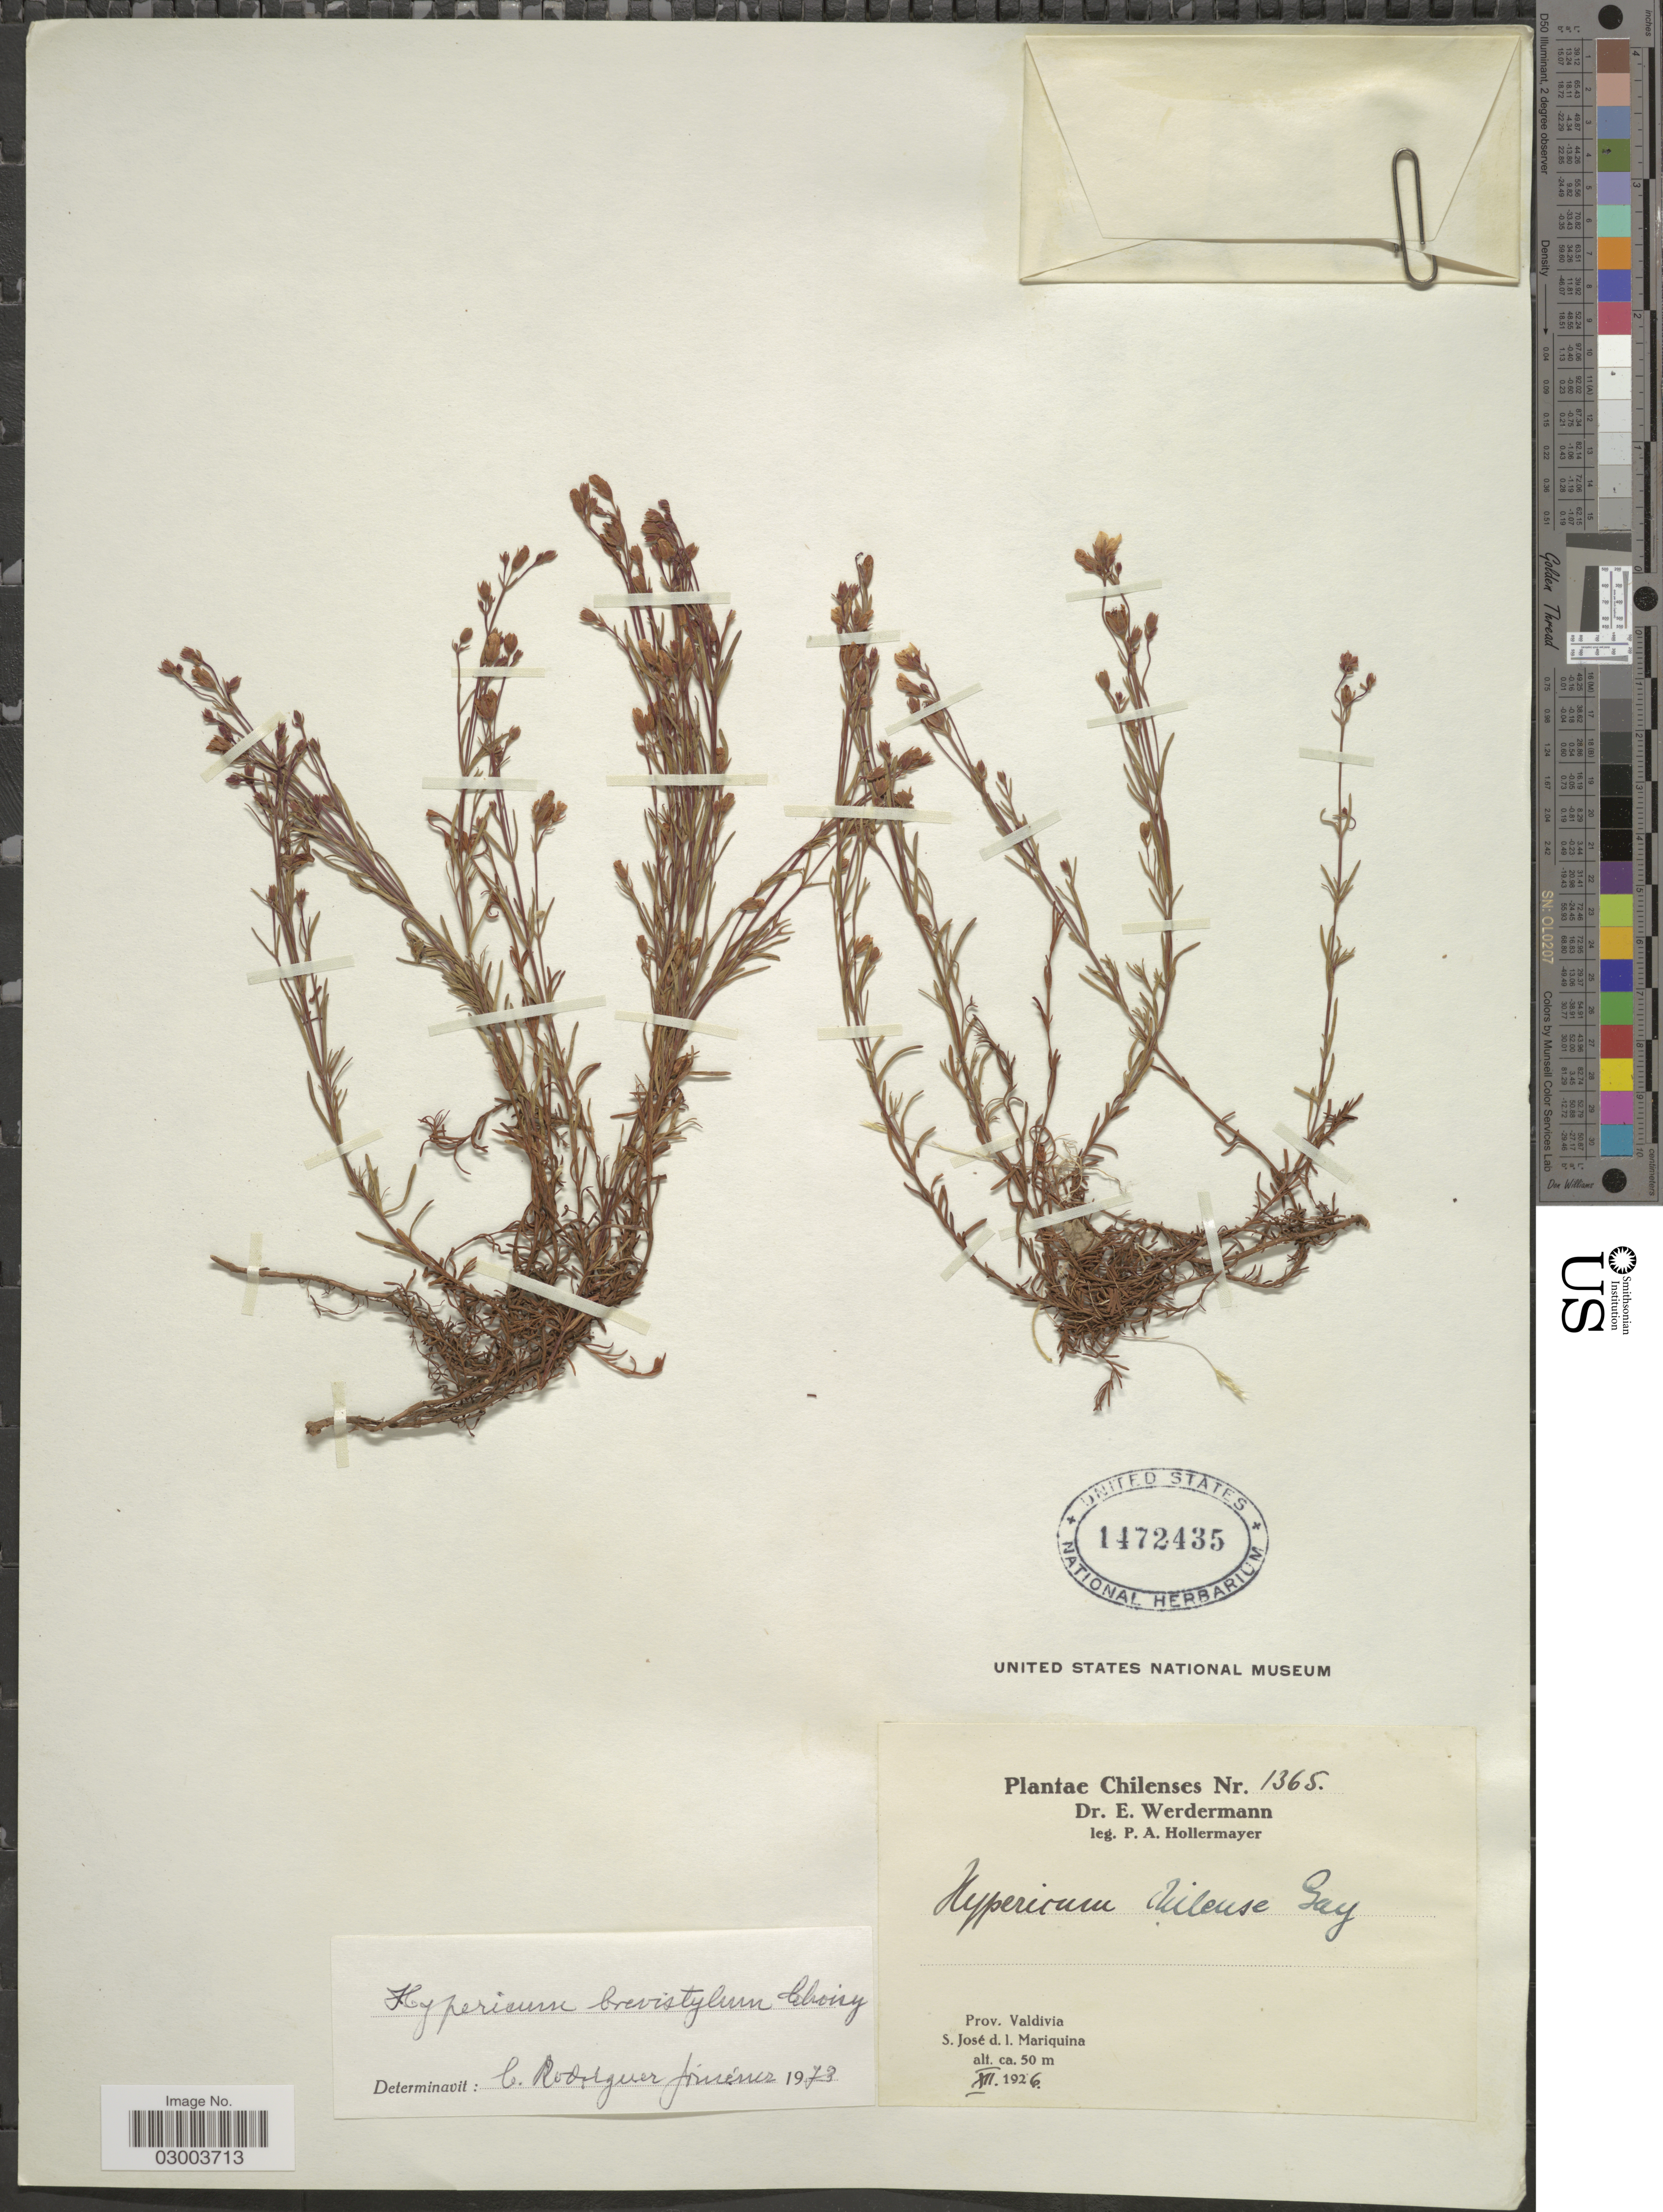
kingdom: Plantae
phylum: Tracheophyta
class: Magnoliopsida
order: Malpighiales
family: Hypericaceae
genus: Hypericum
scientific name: Hypericum caespitosum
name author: Cham. & Schltdl.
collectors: P. Hollermayer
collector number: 1365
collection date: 1926-12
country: Chile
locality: Prov. Valdivia, S. José d. l. Mariquina.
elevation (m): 50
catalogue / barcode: US 1472435